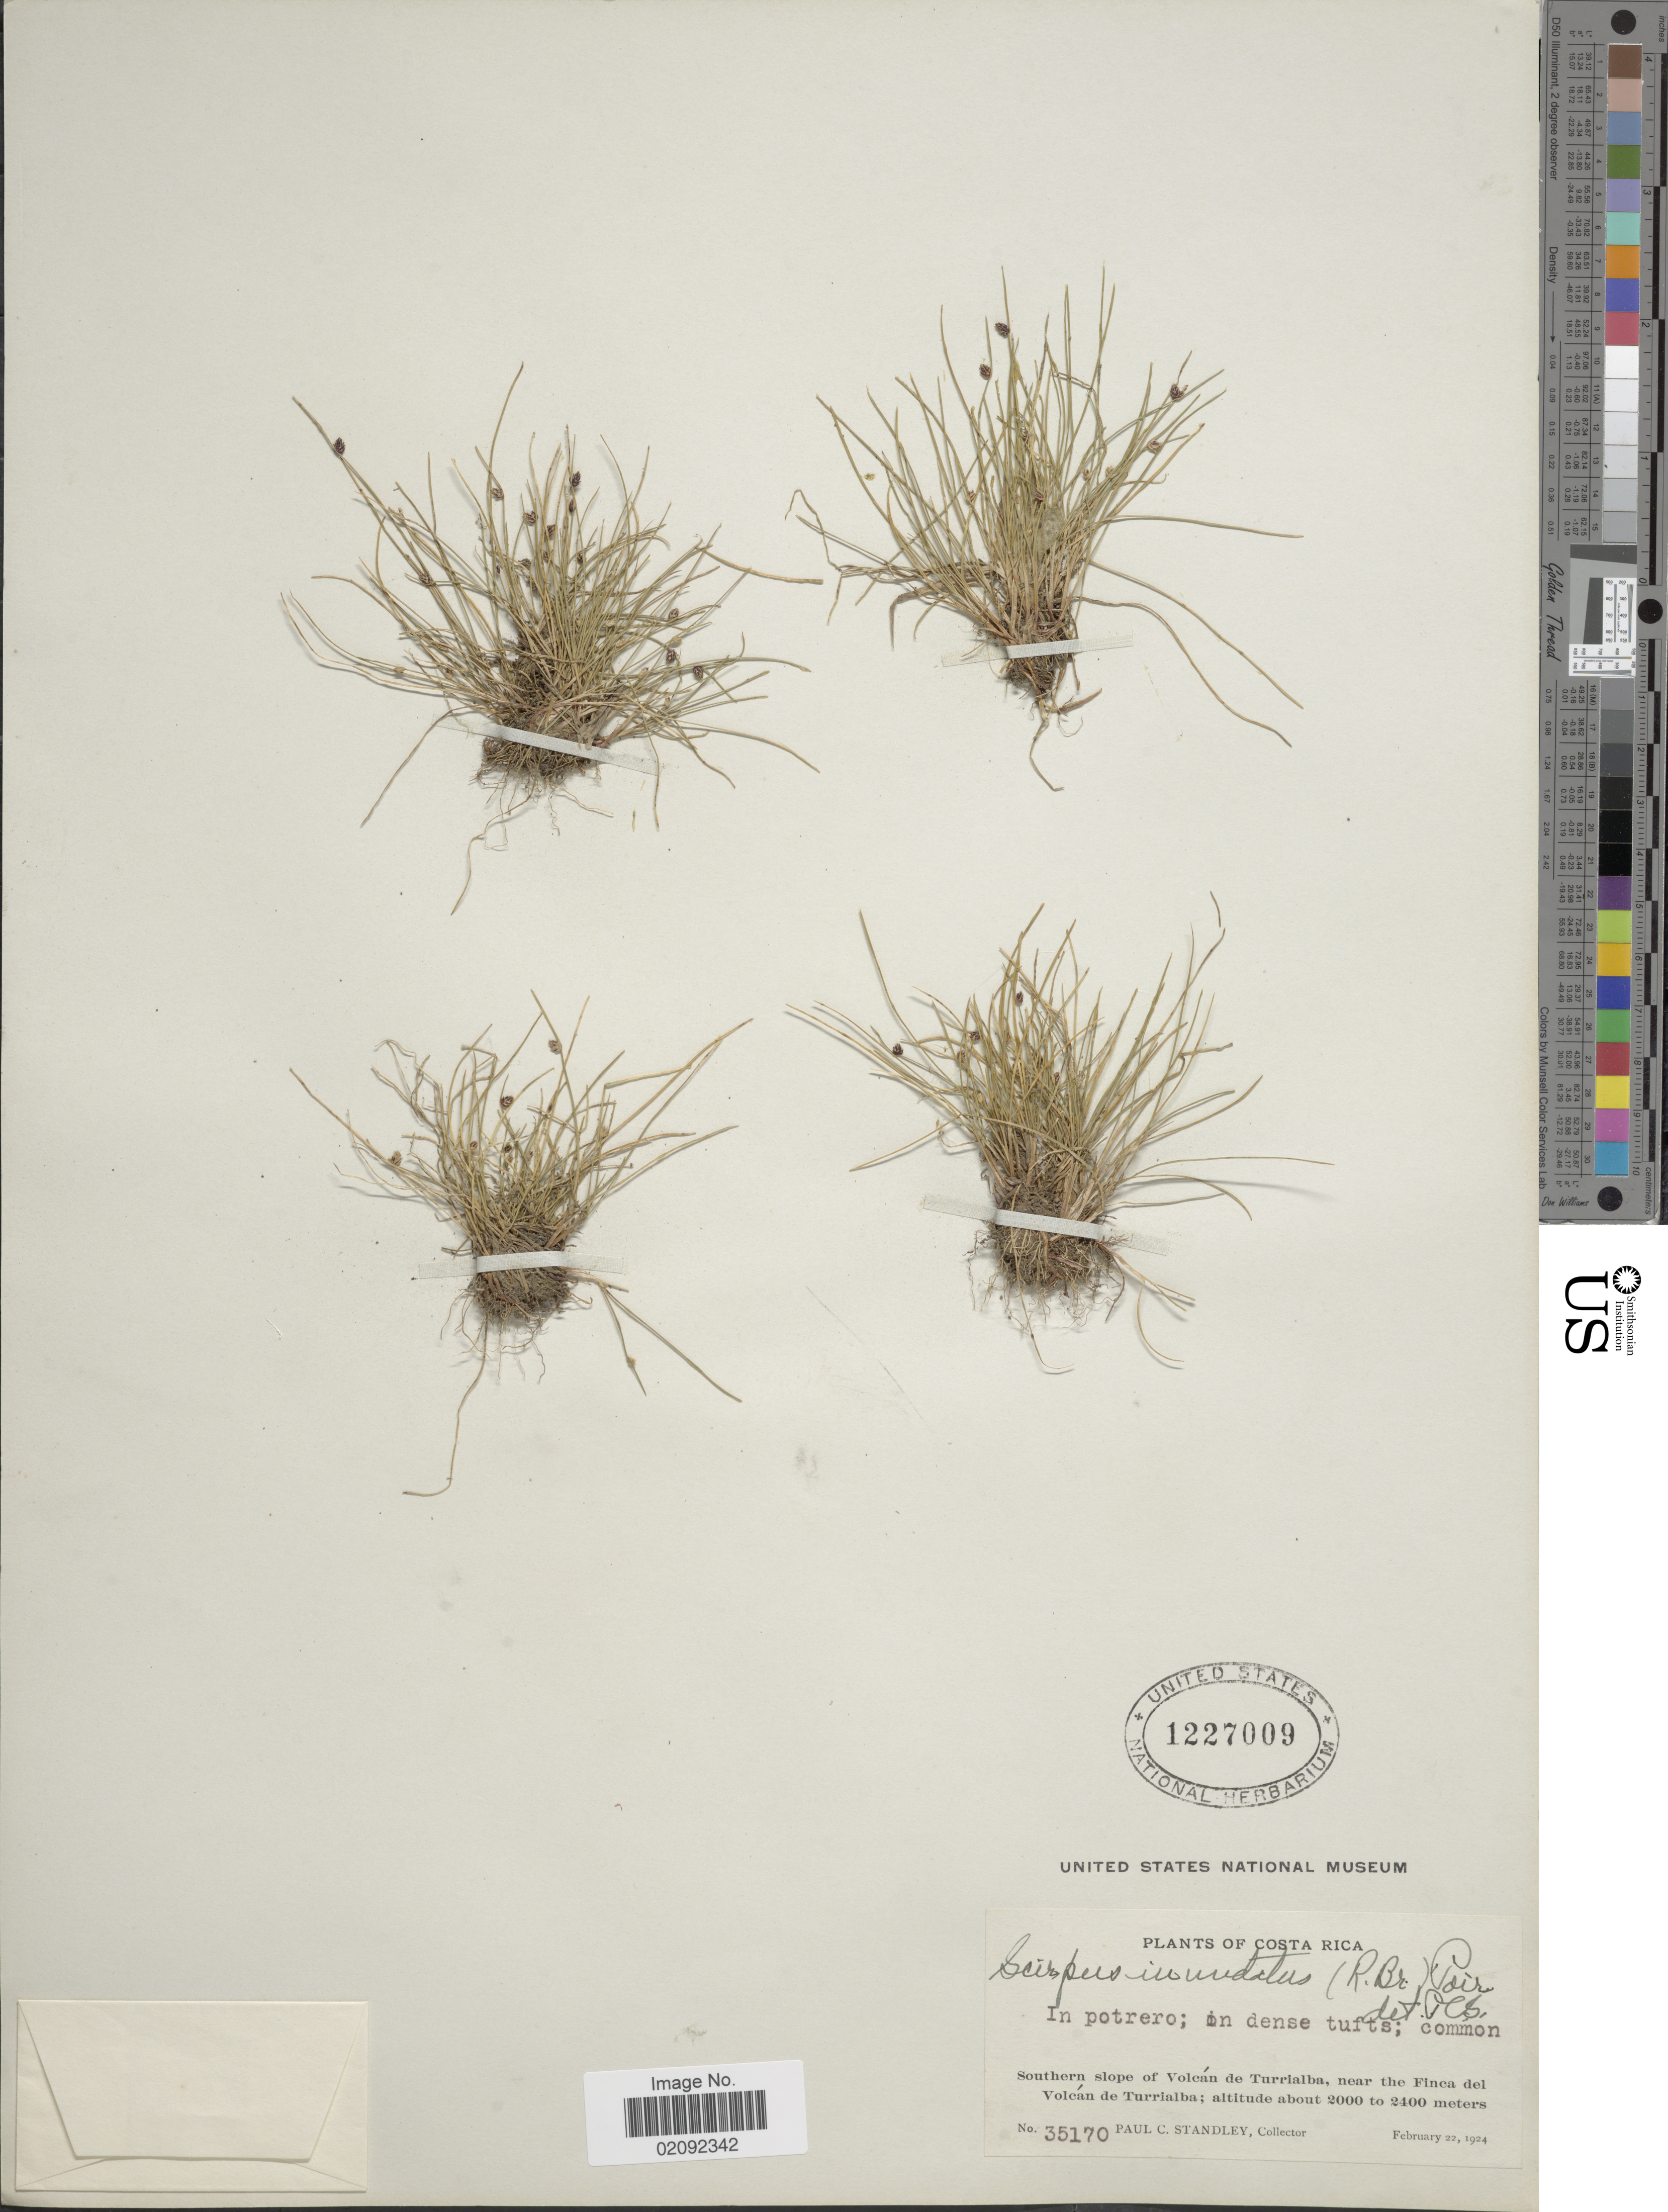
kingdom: Plantae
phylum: Tracheophyta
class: Liliopsida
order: Poales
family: Cyperaceae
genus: Isolepis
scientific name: Isolepis nigricans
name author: Kunth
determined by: Strong, Mark T., (BOT), Smithsonian Institution - National Museum of Natural History (UNITED STATES)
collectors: P. C. Standley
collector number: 35170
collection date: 1924-02-22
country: Costa Rica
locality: In potrero; in dense tufts; common, Southern slope of Volcán de Turrialba, near the Finca del Volcán de Turrialba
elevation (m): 2000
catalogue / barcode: US 1227009